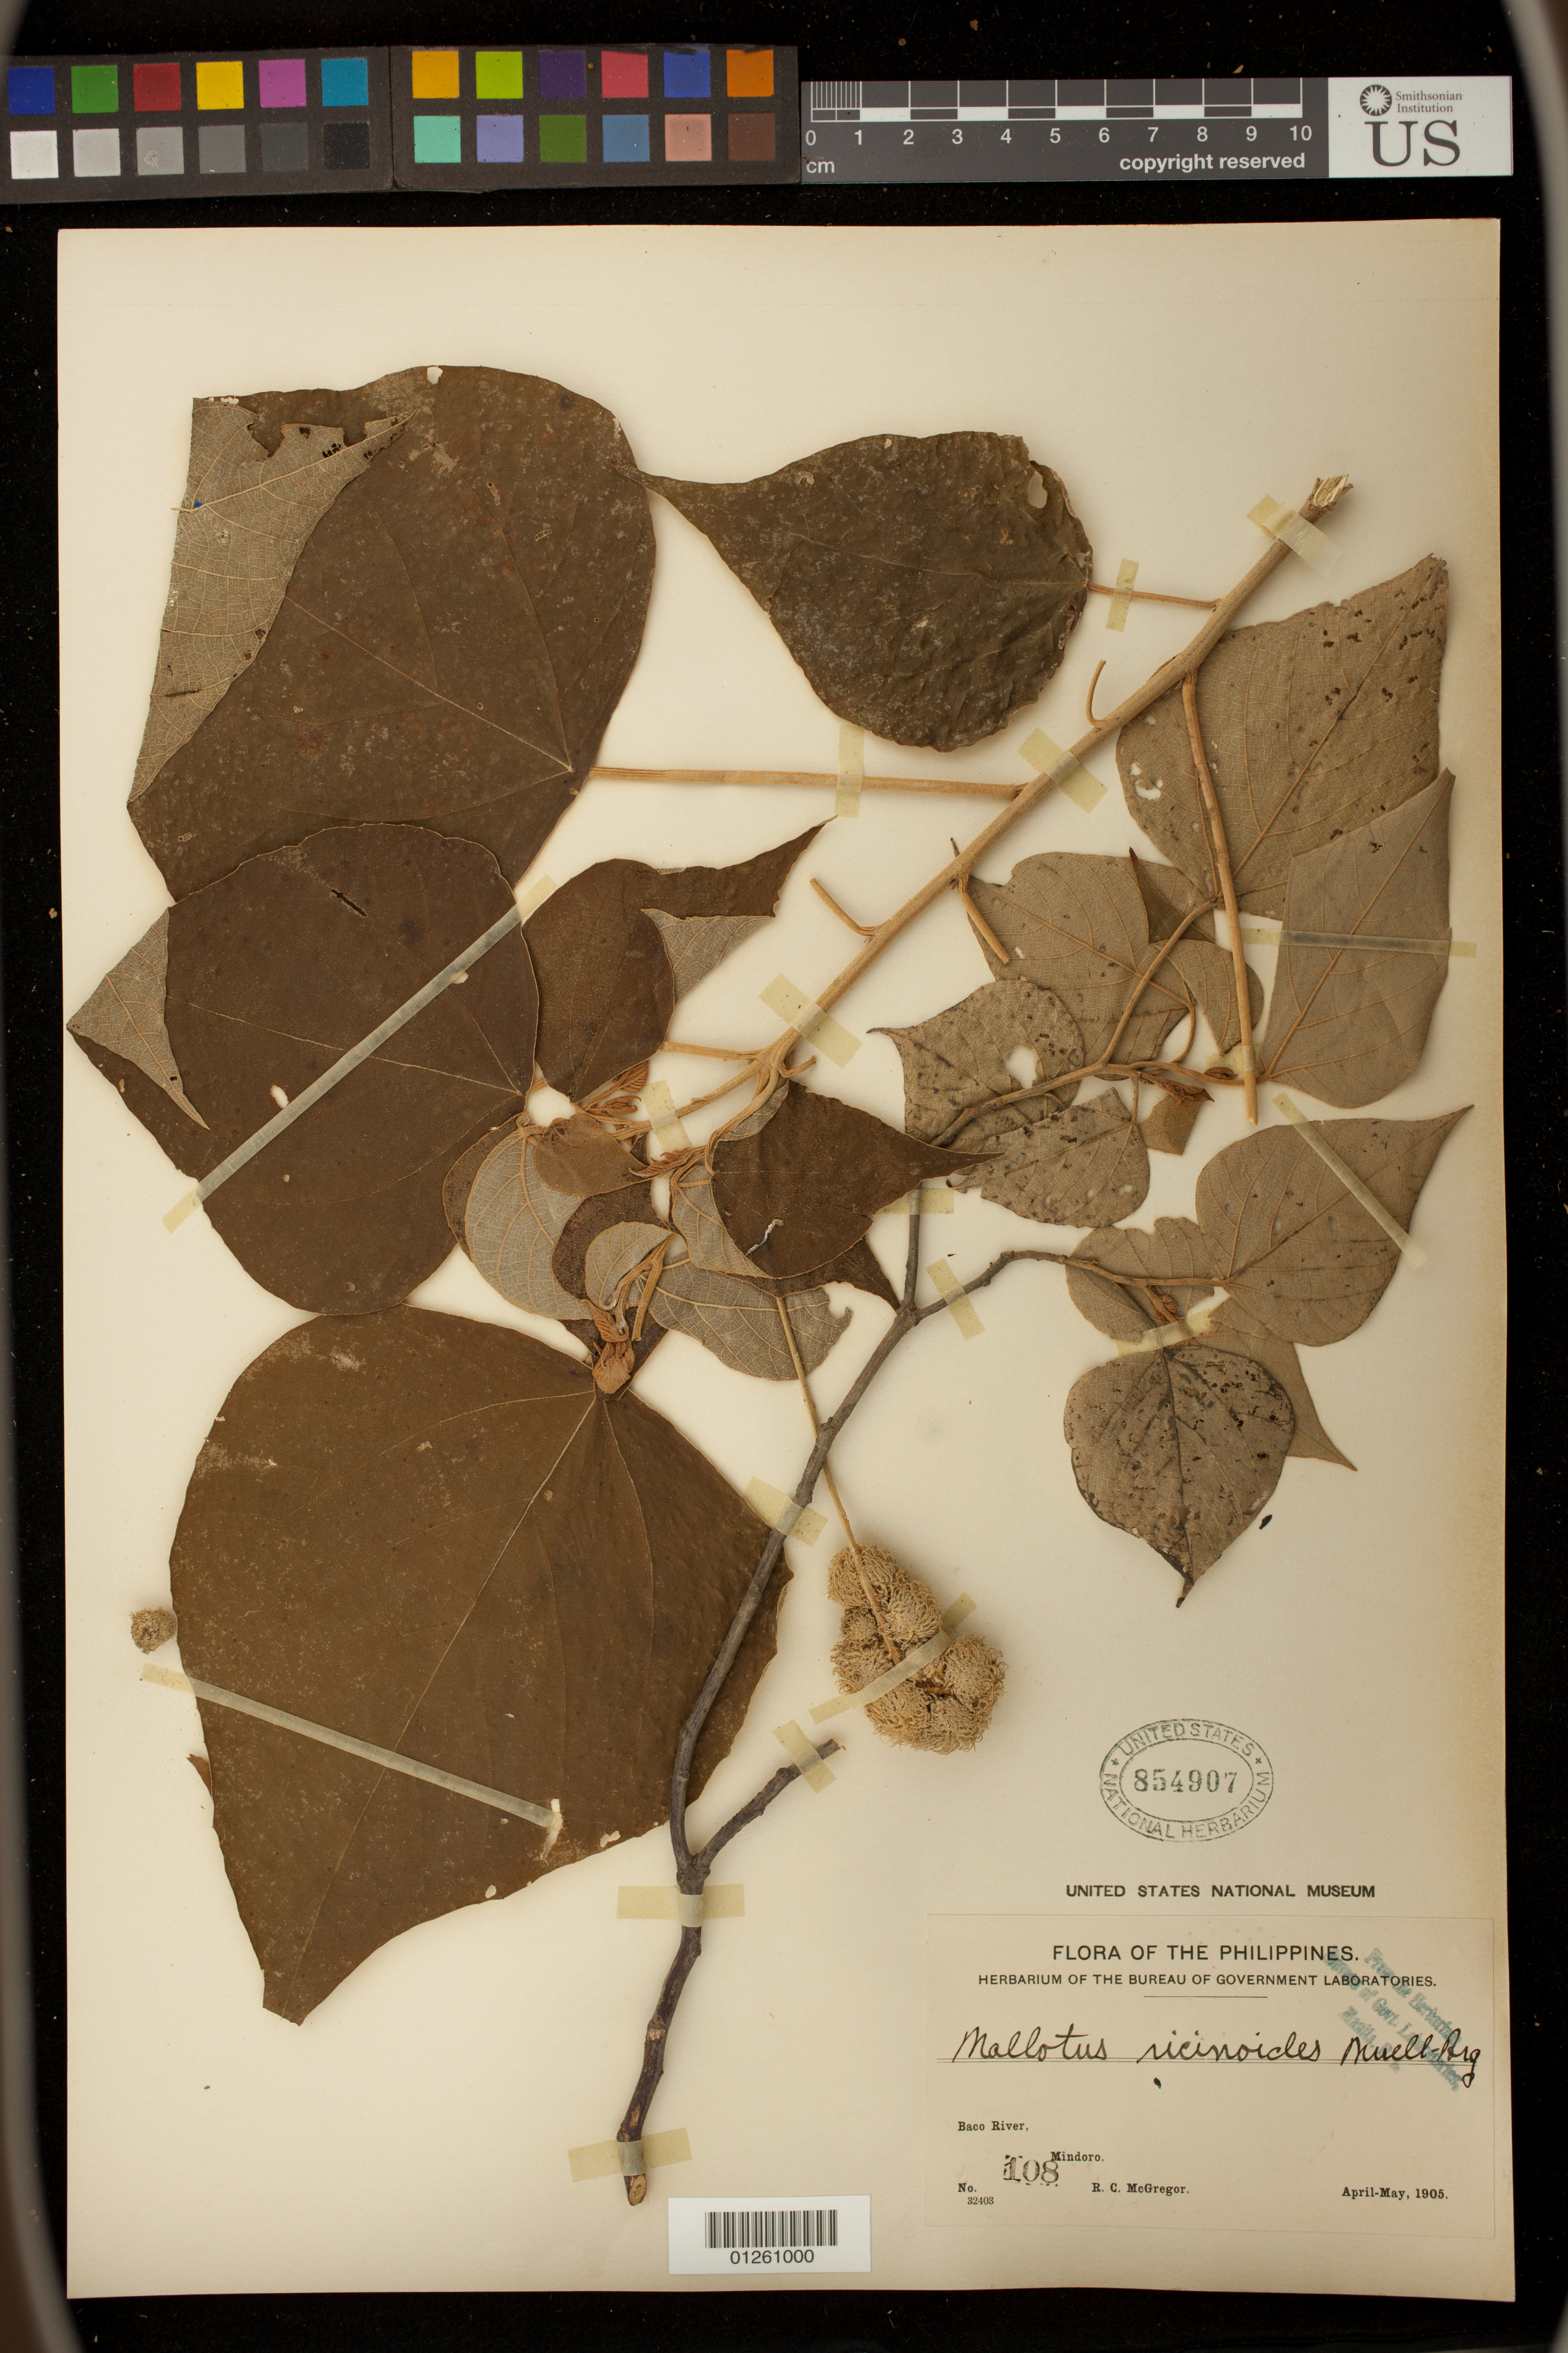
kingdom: Plantae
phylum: Tracheophyta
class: Magnoliopsida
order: Malpighiales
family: Euphorbiaceae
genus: Mallotus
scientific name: Mallotus ricinoides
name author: (Pers.) Müll. Arg.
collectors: R. C. McGregor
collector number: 108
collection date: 1905-04/1905-05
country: Philippines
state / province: Mimaropa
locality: Baco River, Mindoro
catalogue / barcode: US 854907